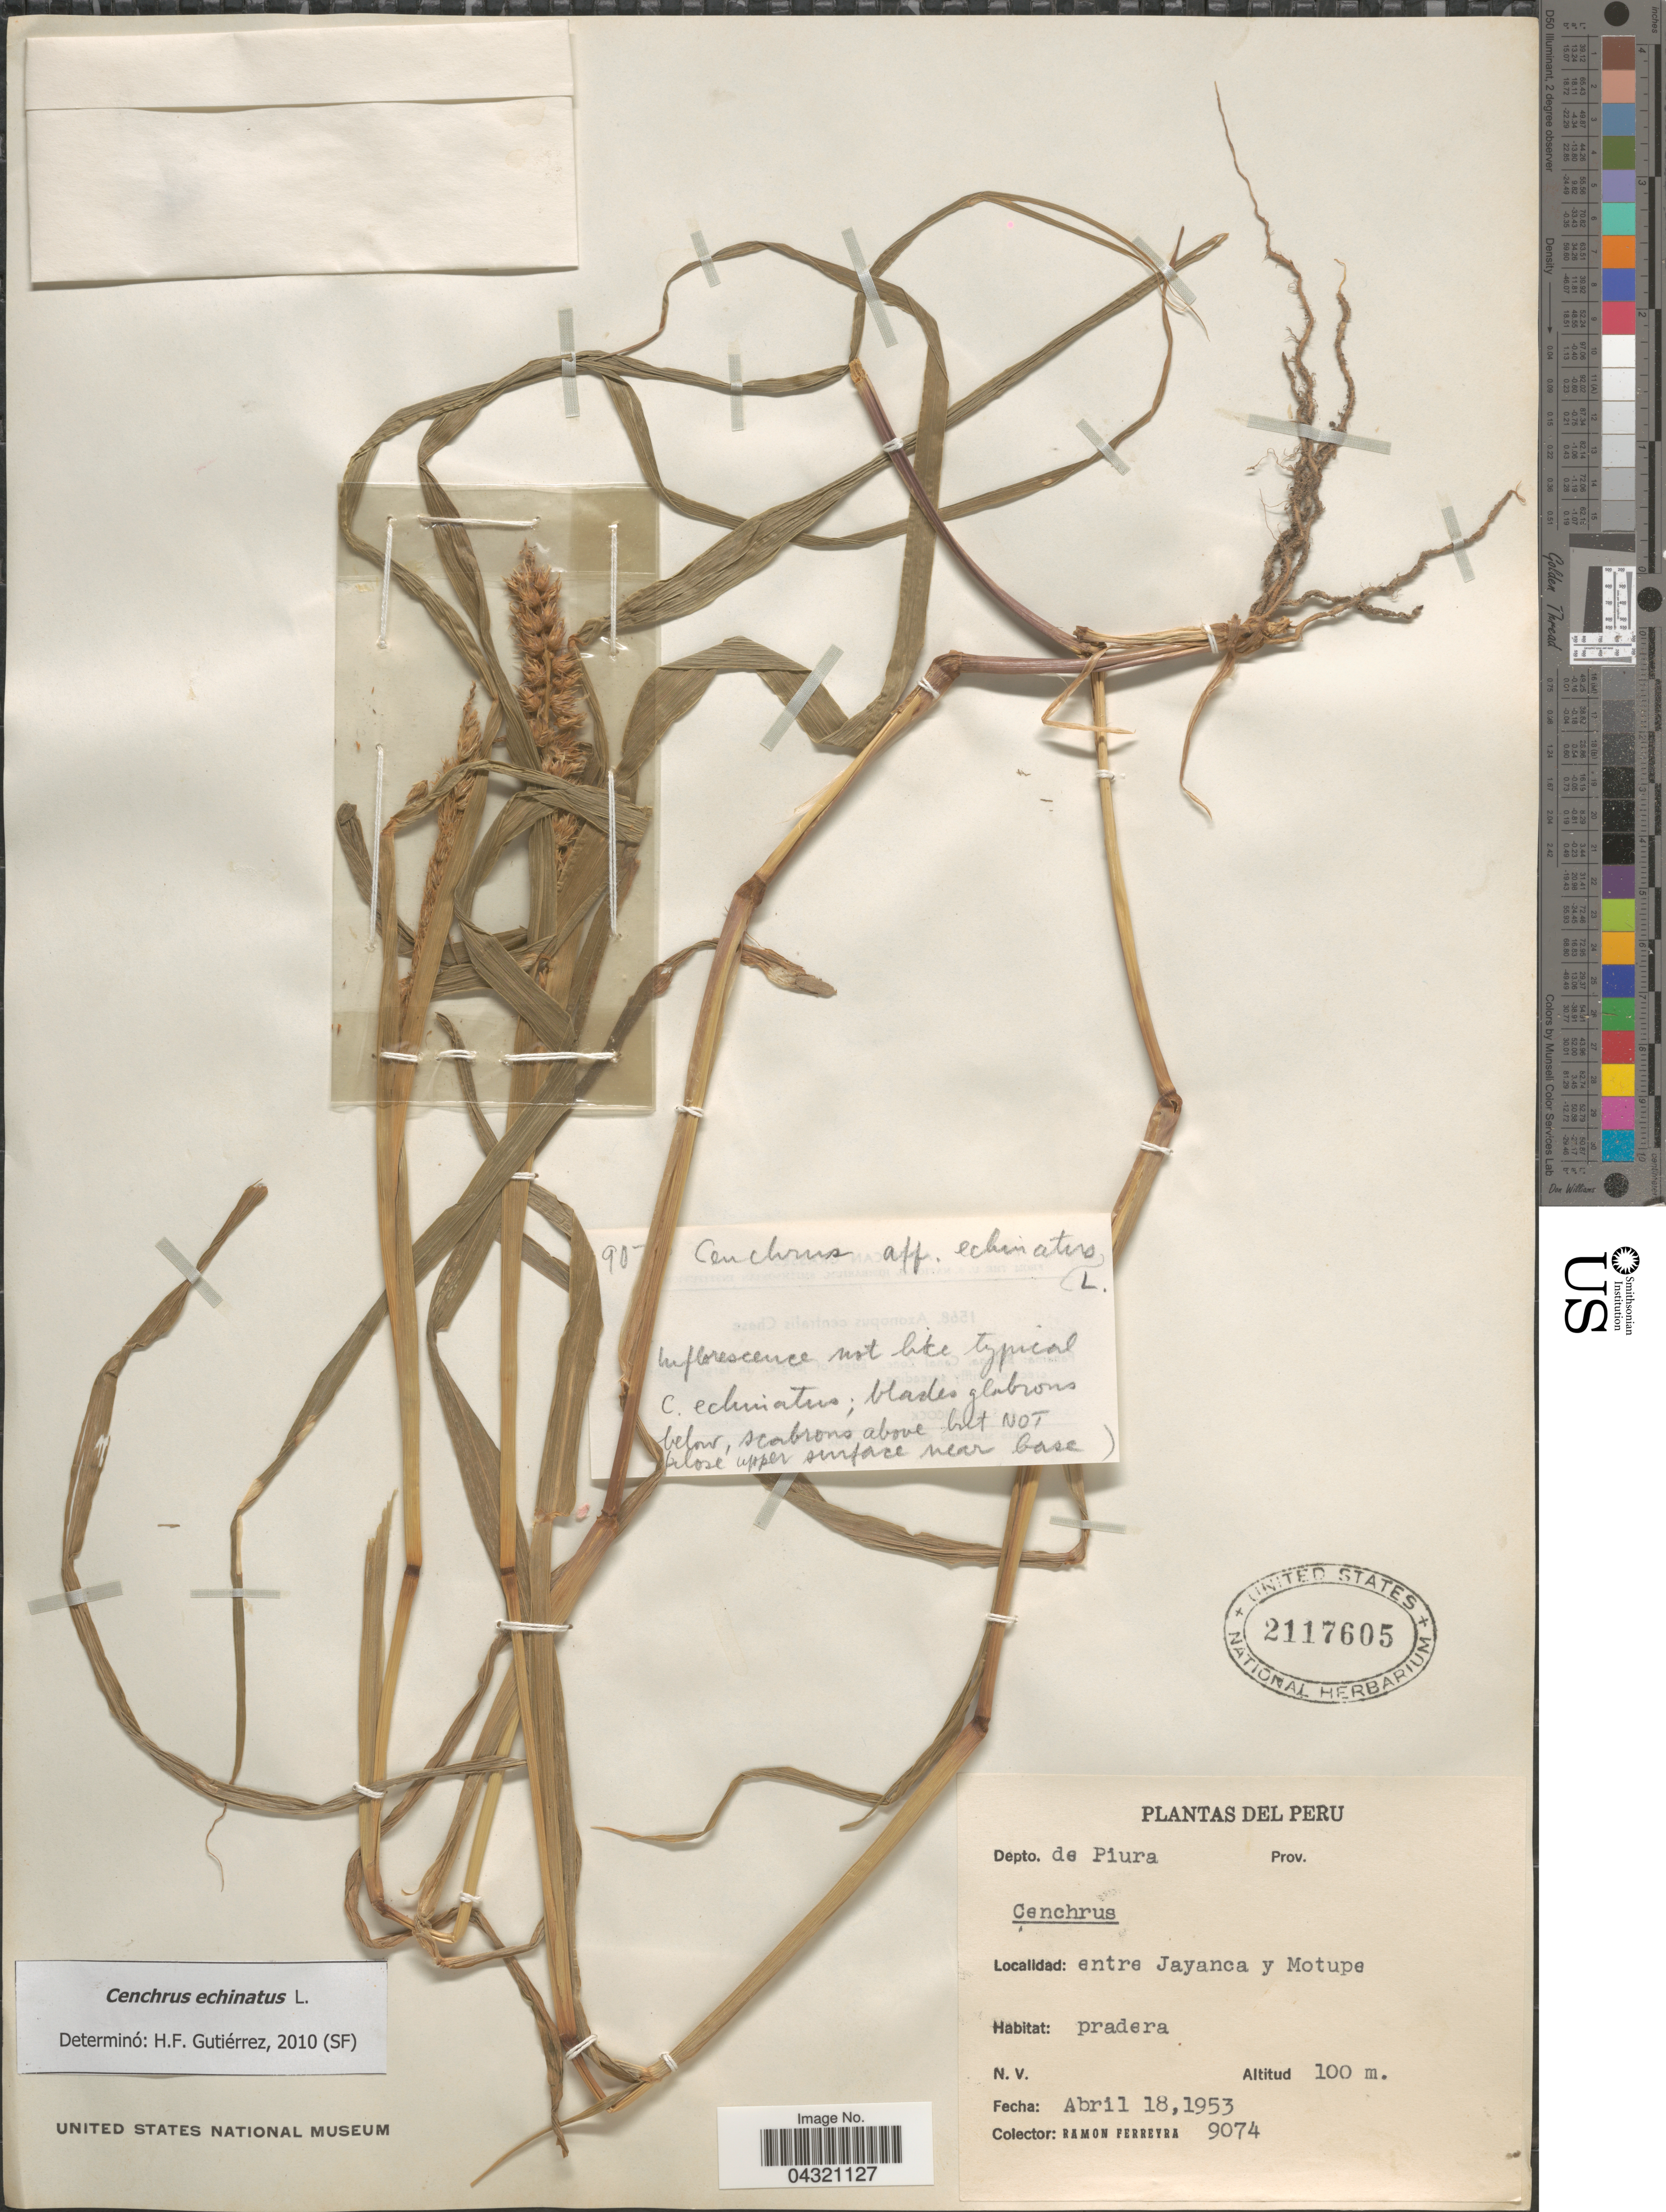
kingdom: Plantae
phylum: Tracheophyta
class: Liliopsida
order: Poales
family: Poaceae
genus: Cenchrus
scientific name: Cenchrus echinatus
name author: L.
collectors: R. A. Ferreyra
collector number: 9074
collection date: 1953-04-18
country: Peru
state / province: Piura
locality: Depto. de Piura. Entre Jayanca y Motupe.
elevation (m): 100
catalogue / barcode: US 2117605